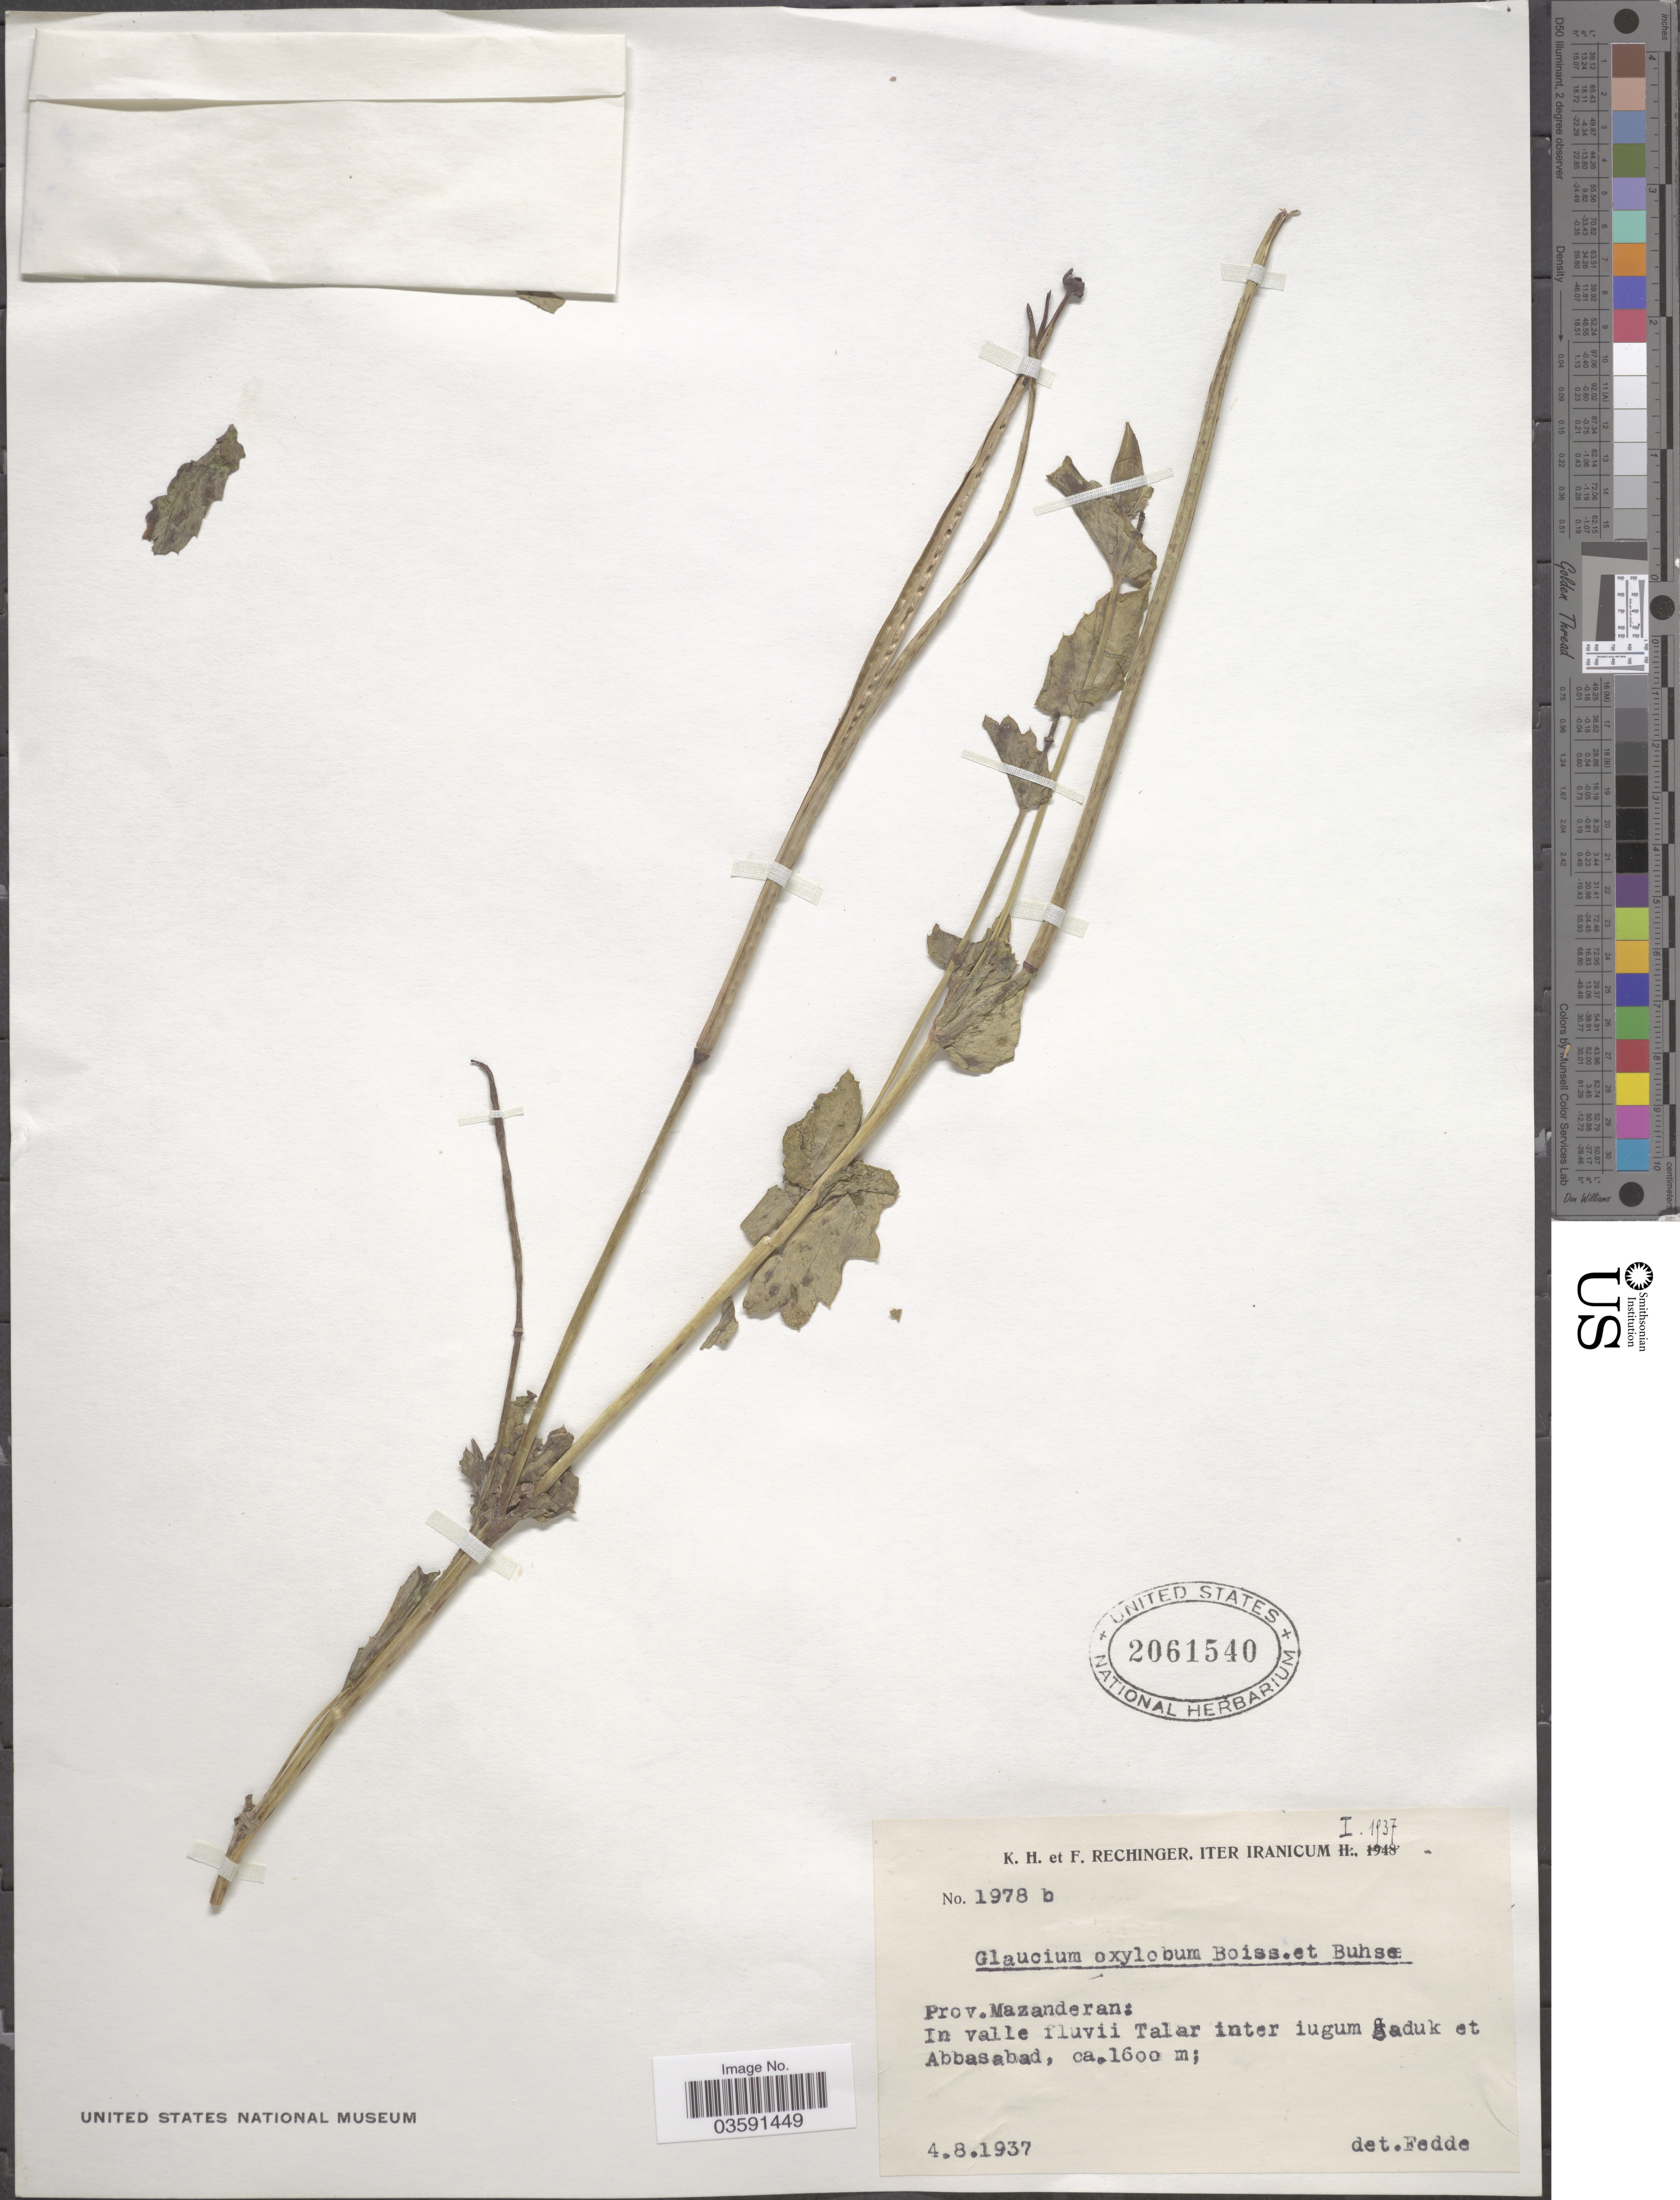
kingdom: Plantae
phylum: Tracheophyta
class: Magnoliopsida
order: Ranunculales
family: Papaveraceae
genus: Glaucium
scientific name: Glaucium oxylobum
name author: Boiss. & Buhse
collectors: K. H. Rechinger & F. Rechinger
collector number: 1978b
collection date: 1937-08-04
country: Iran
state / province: Mazandaran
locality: In valle fluvii Talar inter iugum Saduk [interpreted] et Abbasabad.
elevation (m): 1600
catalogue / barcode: US 2061540